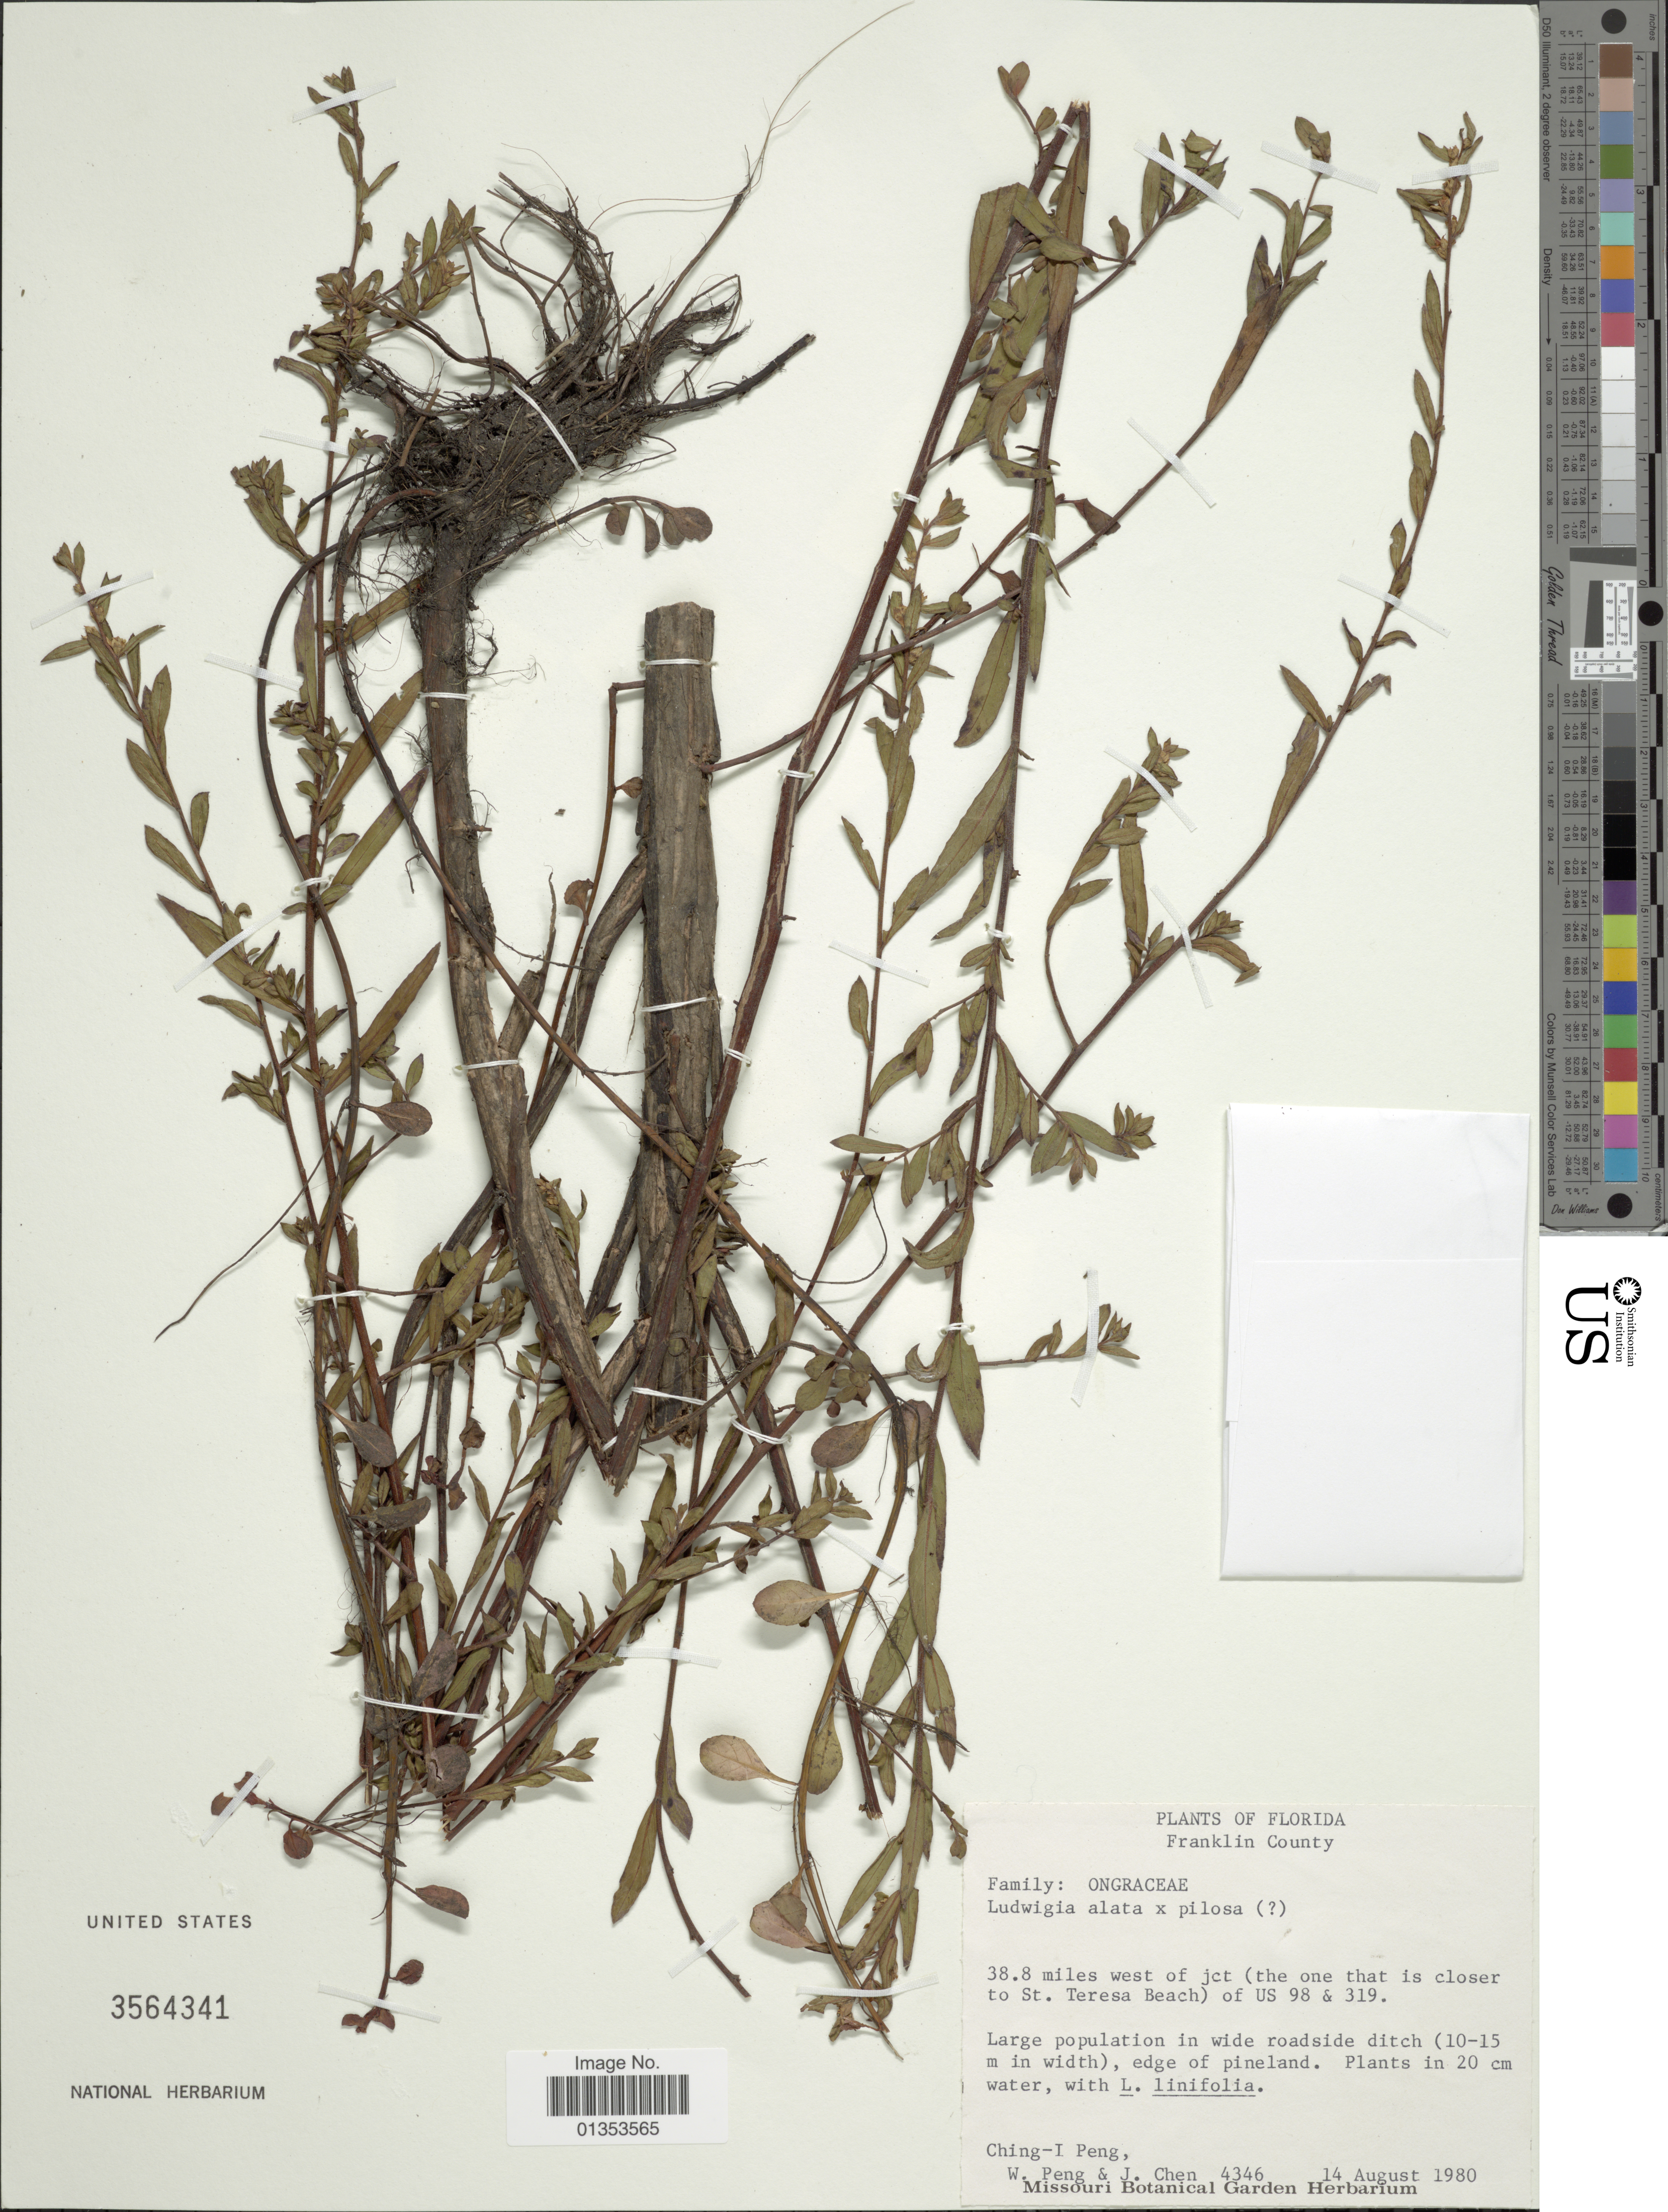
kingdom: Plantae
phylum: Tracheophyta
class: Magnoliopsida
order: Myrtales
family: Onagraceae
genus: Ludwigia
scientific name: Ludwigia alata x L. pilosa Walter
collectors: C.-I Peng, W. Peng & J. Chen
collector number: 4346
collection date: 1980-08-14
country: United States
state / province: Florida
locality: Franklin County, 38.8 miles west of jct (the one that is closer to St. Teresa Beach) of US 98 & 319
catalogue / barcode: US 3564341